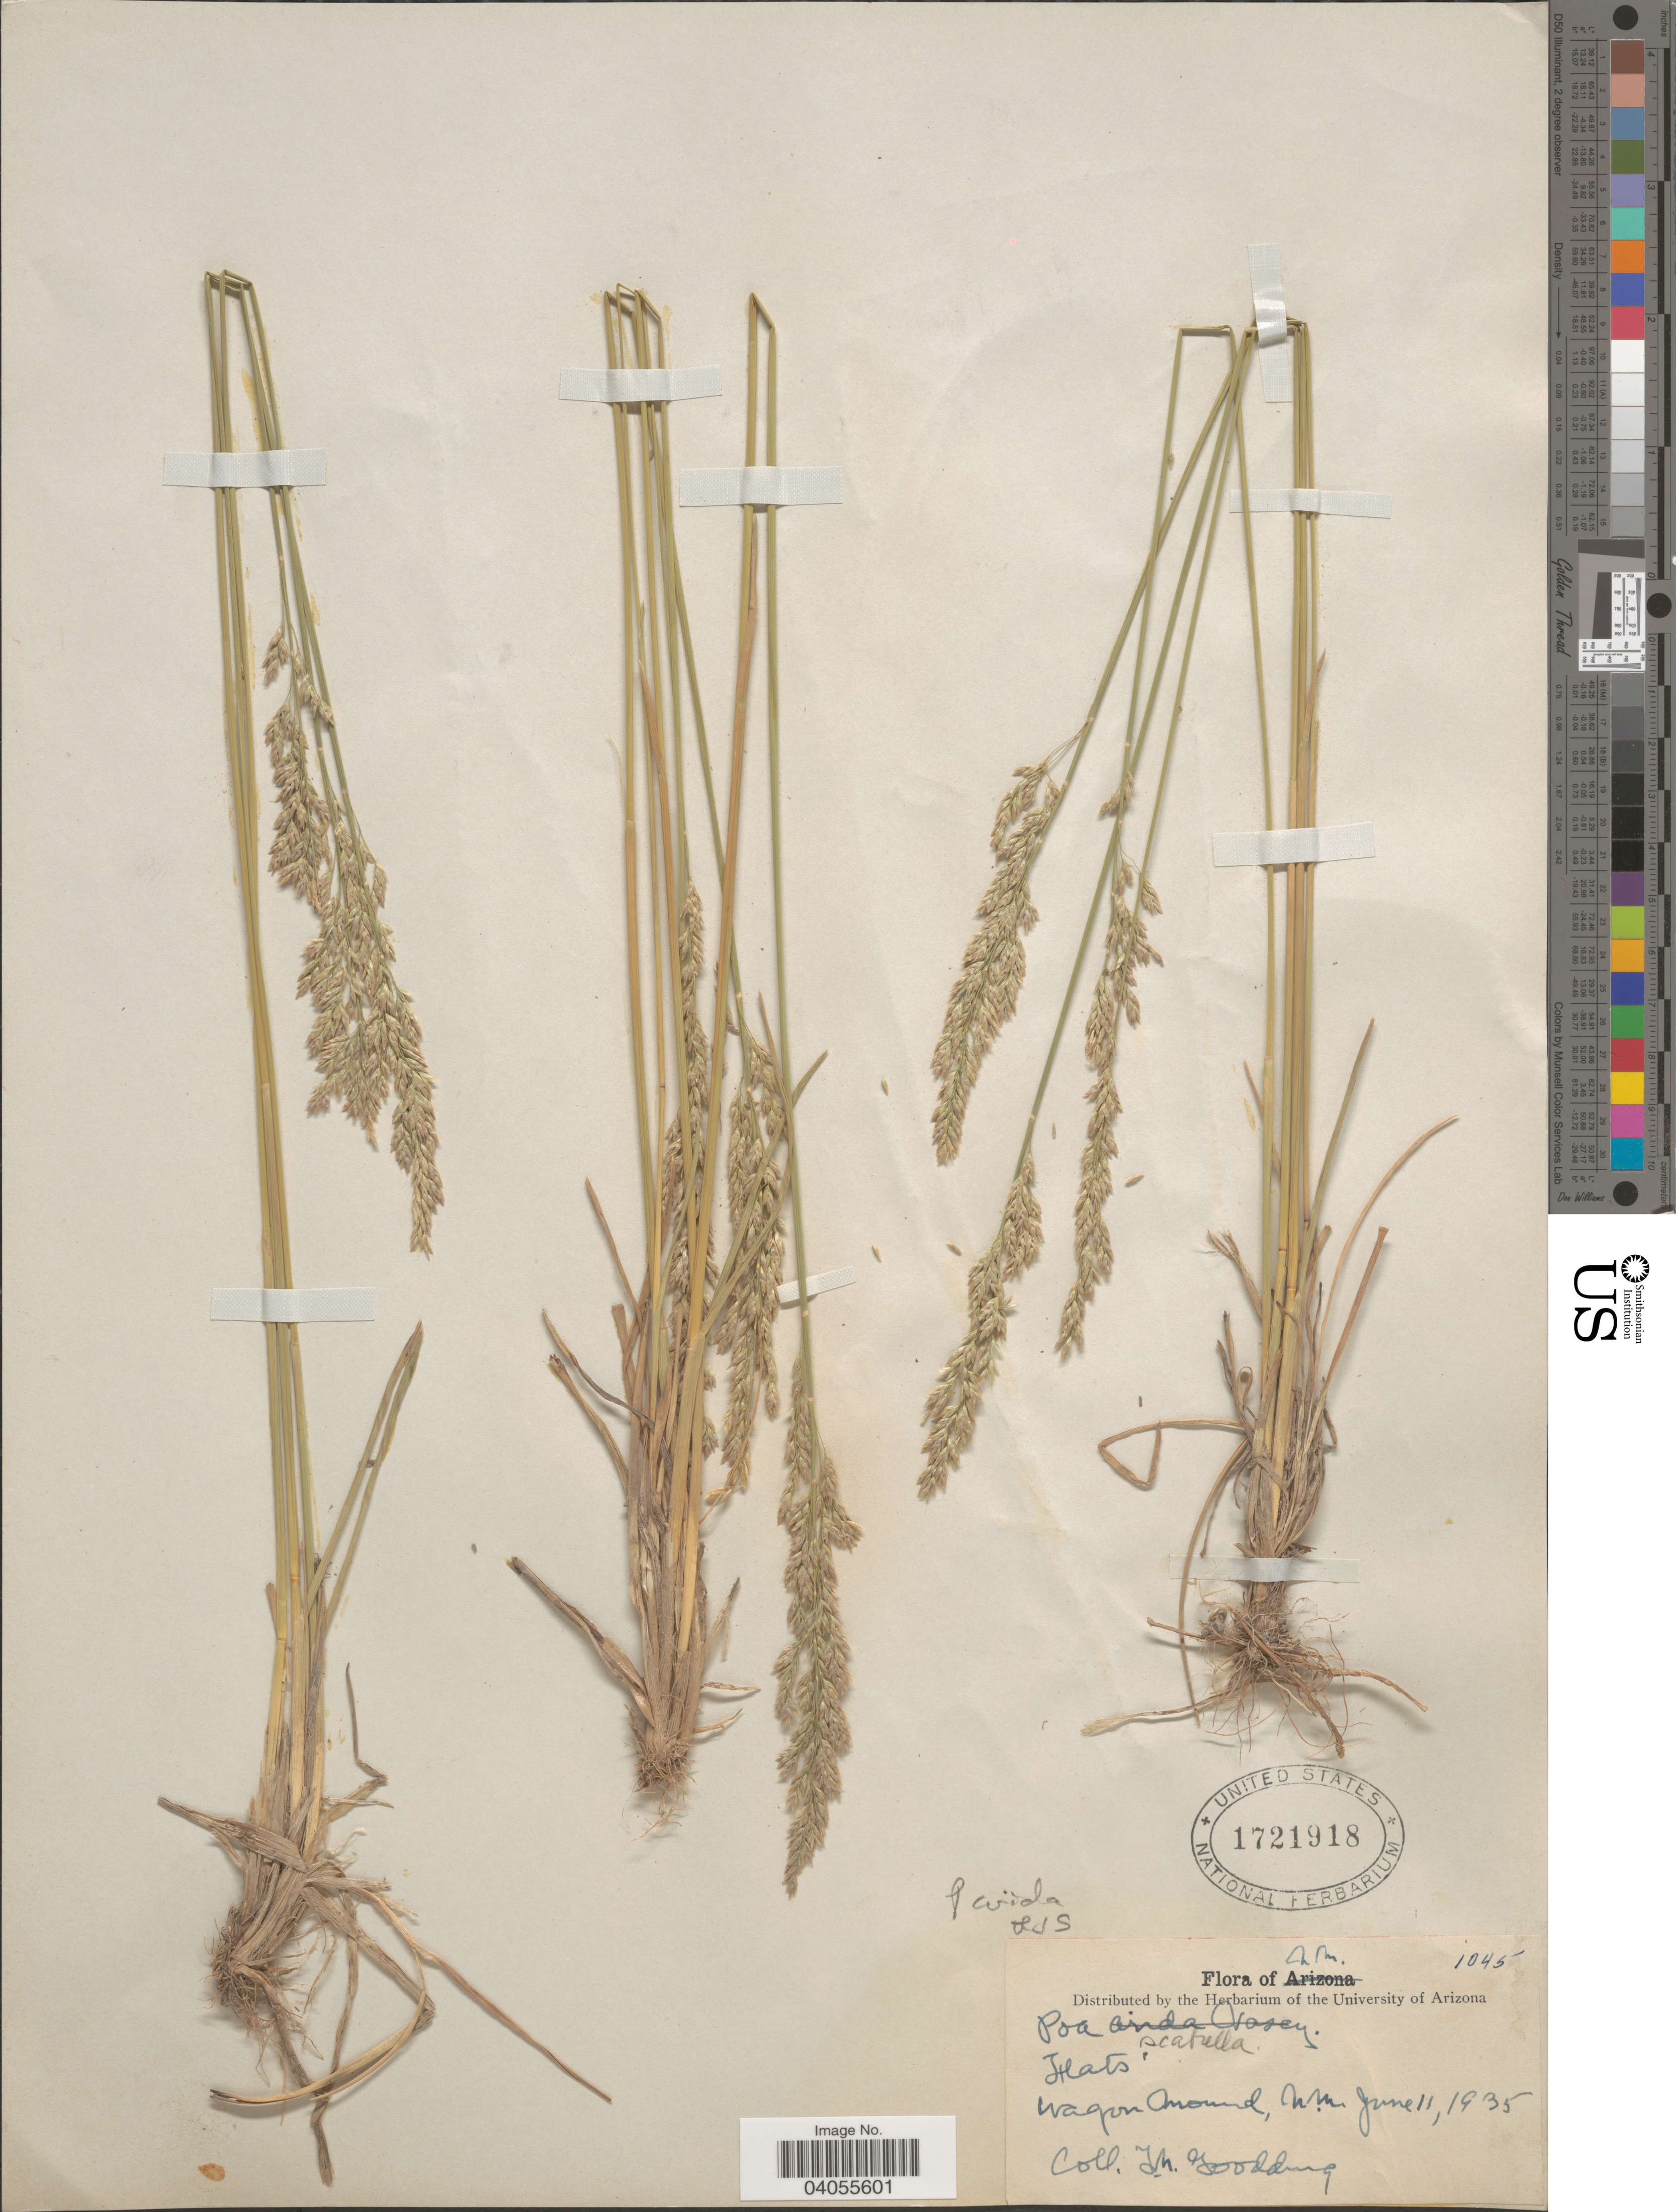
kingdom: Plantae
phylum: Tracheophyta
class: Liliopsida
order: Poales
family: Poaceae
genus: Poa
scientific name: Poa arida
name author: Vasey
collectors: J. Goodding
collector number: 1045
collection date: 1935-06-11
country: United States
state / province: New Mexico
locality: Flats. Wagon Mound.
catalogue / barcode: US 1721918